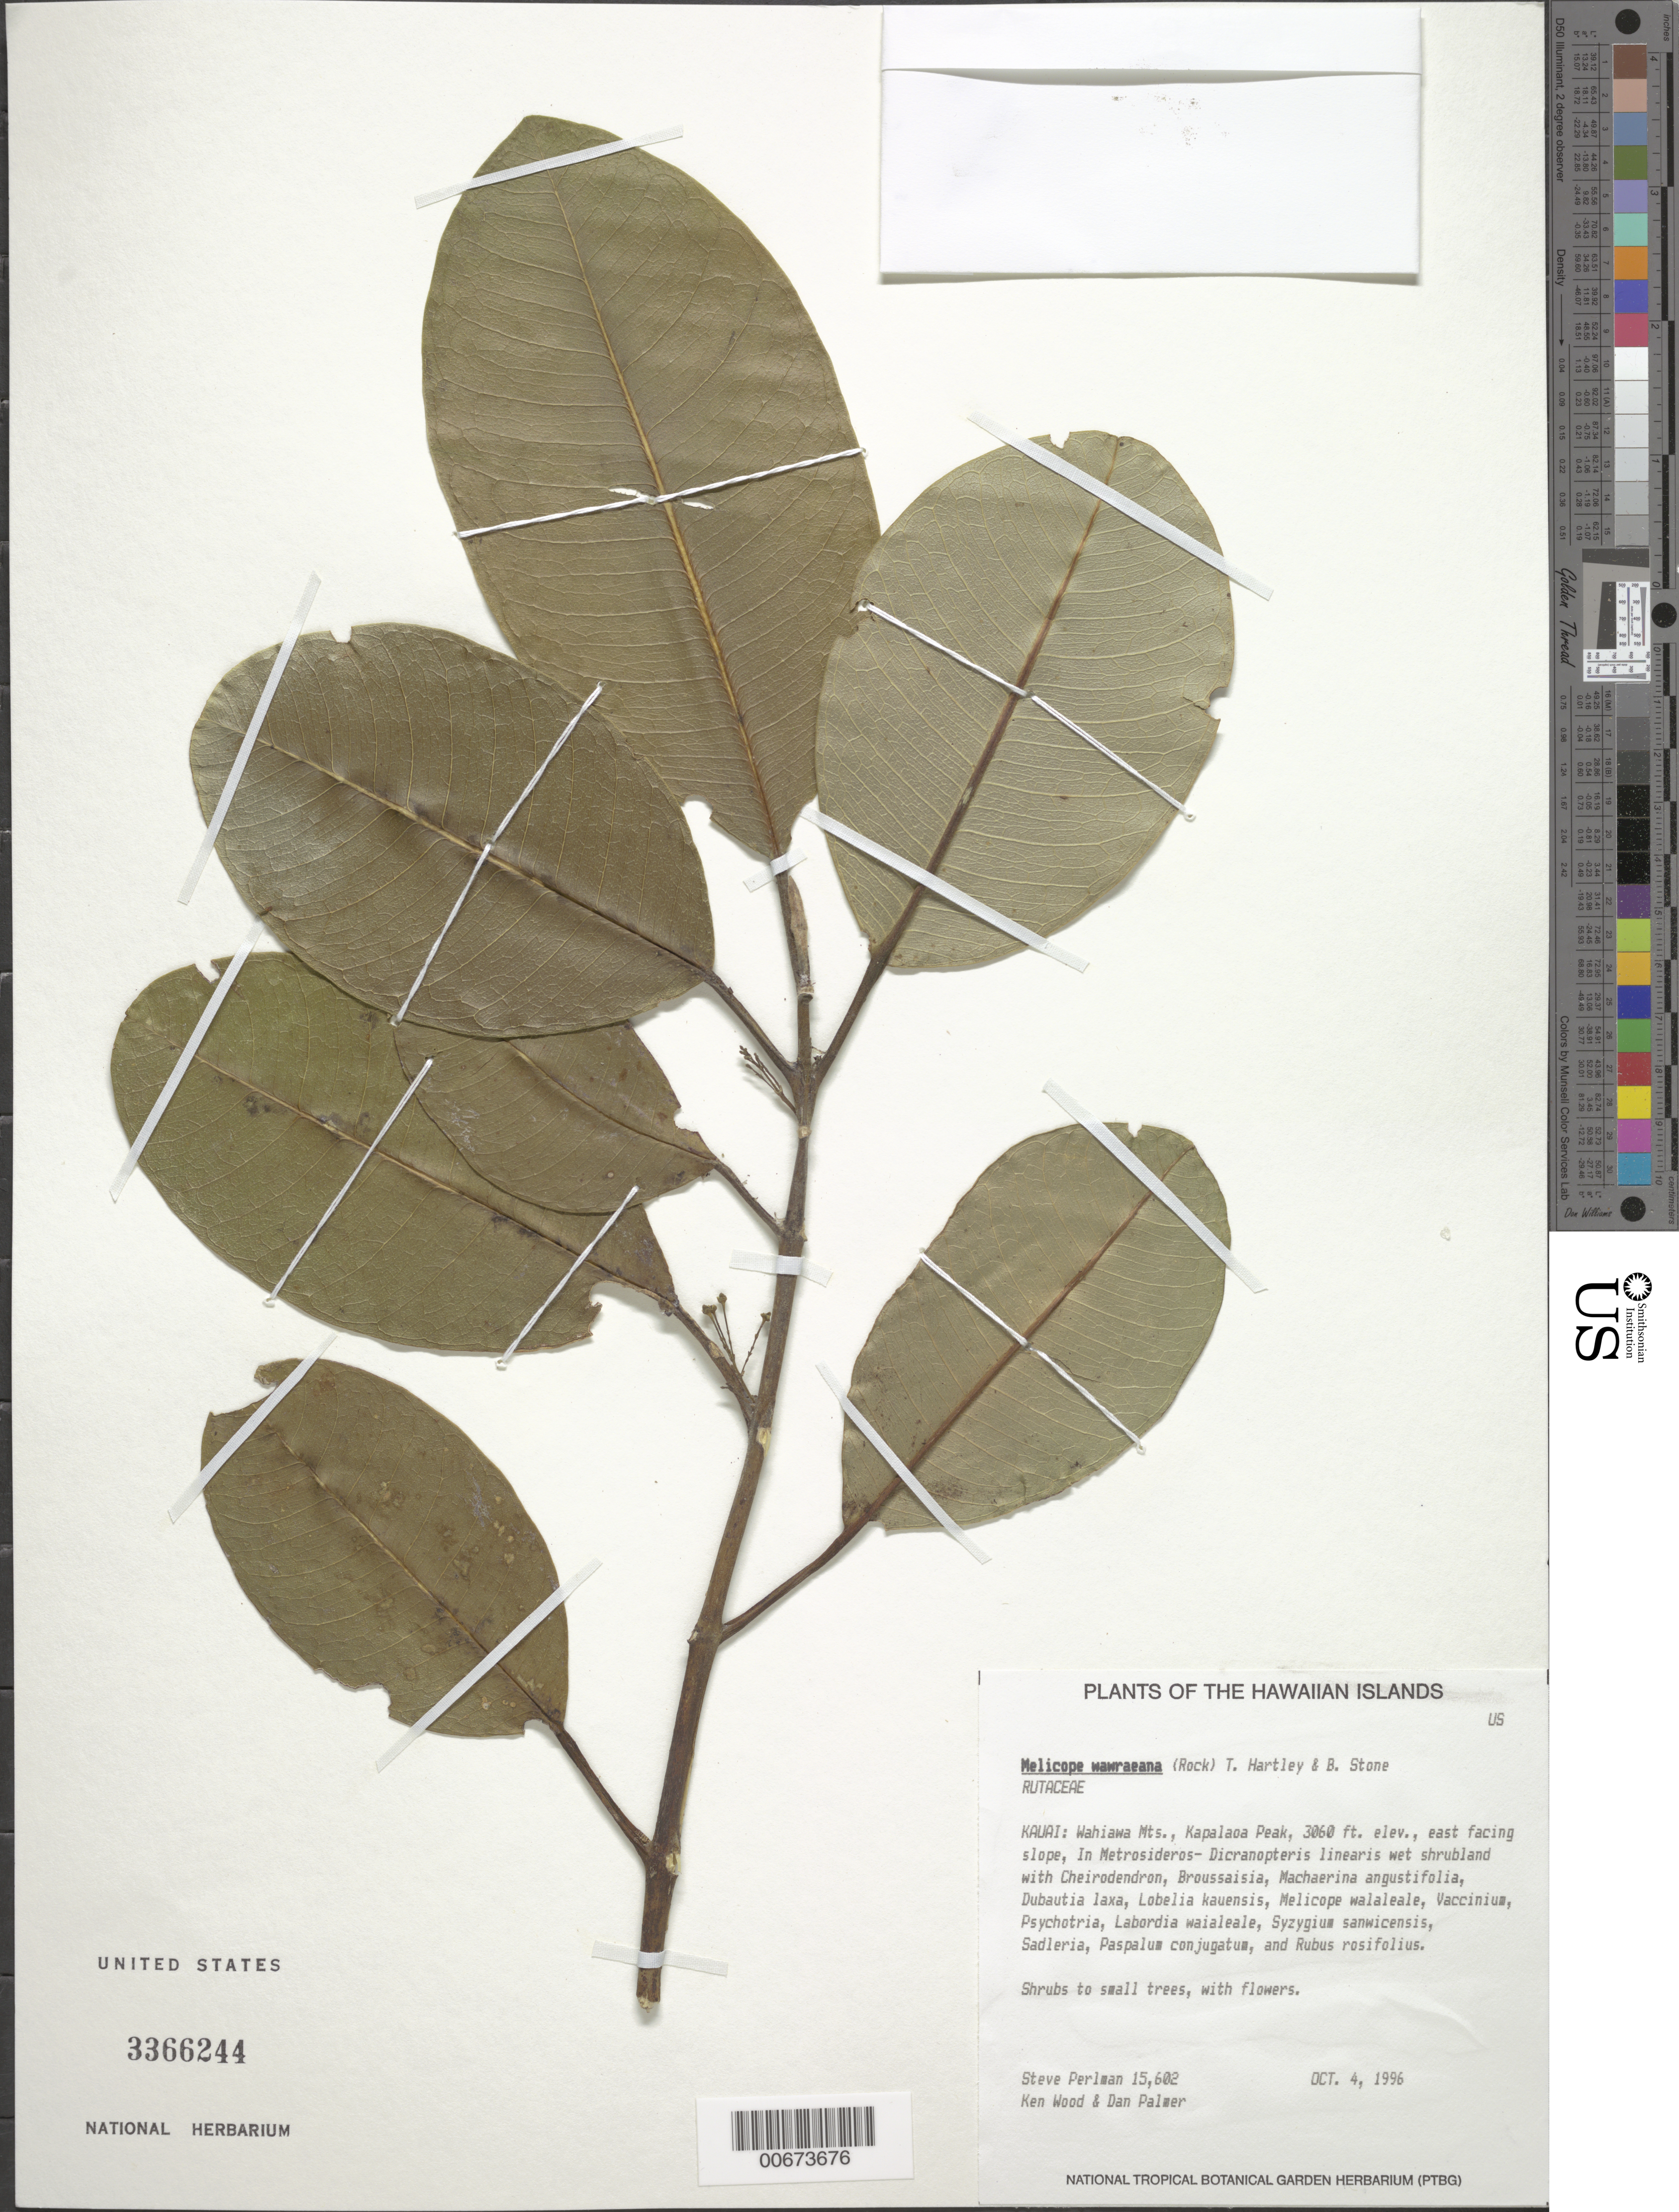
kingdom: Plantae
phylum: Tracheophyta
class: Magnoliopsida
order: Sapindales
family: Rutaceae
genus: Melicope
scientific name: Melicope wawraeana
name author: (H. Lév.) T.G. Hartley & B.C. Stone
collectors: S. P. Perlman, K. Wood & D. Palmer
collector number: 15602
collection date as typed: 4 Oct 1996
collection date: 1996-10-04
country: United States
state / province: Hawaii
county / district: Kauai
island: Kaua'i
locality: Wahiawa Mts., Kapalaoa Peak, east facing slope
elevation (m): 933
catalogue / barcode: US 3366244